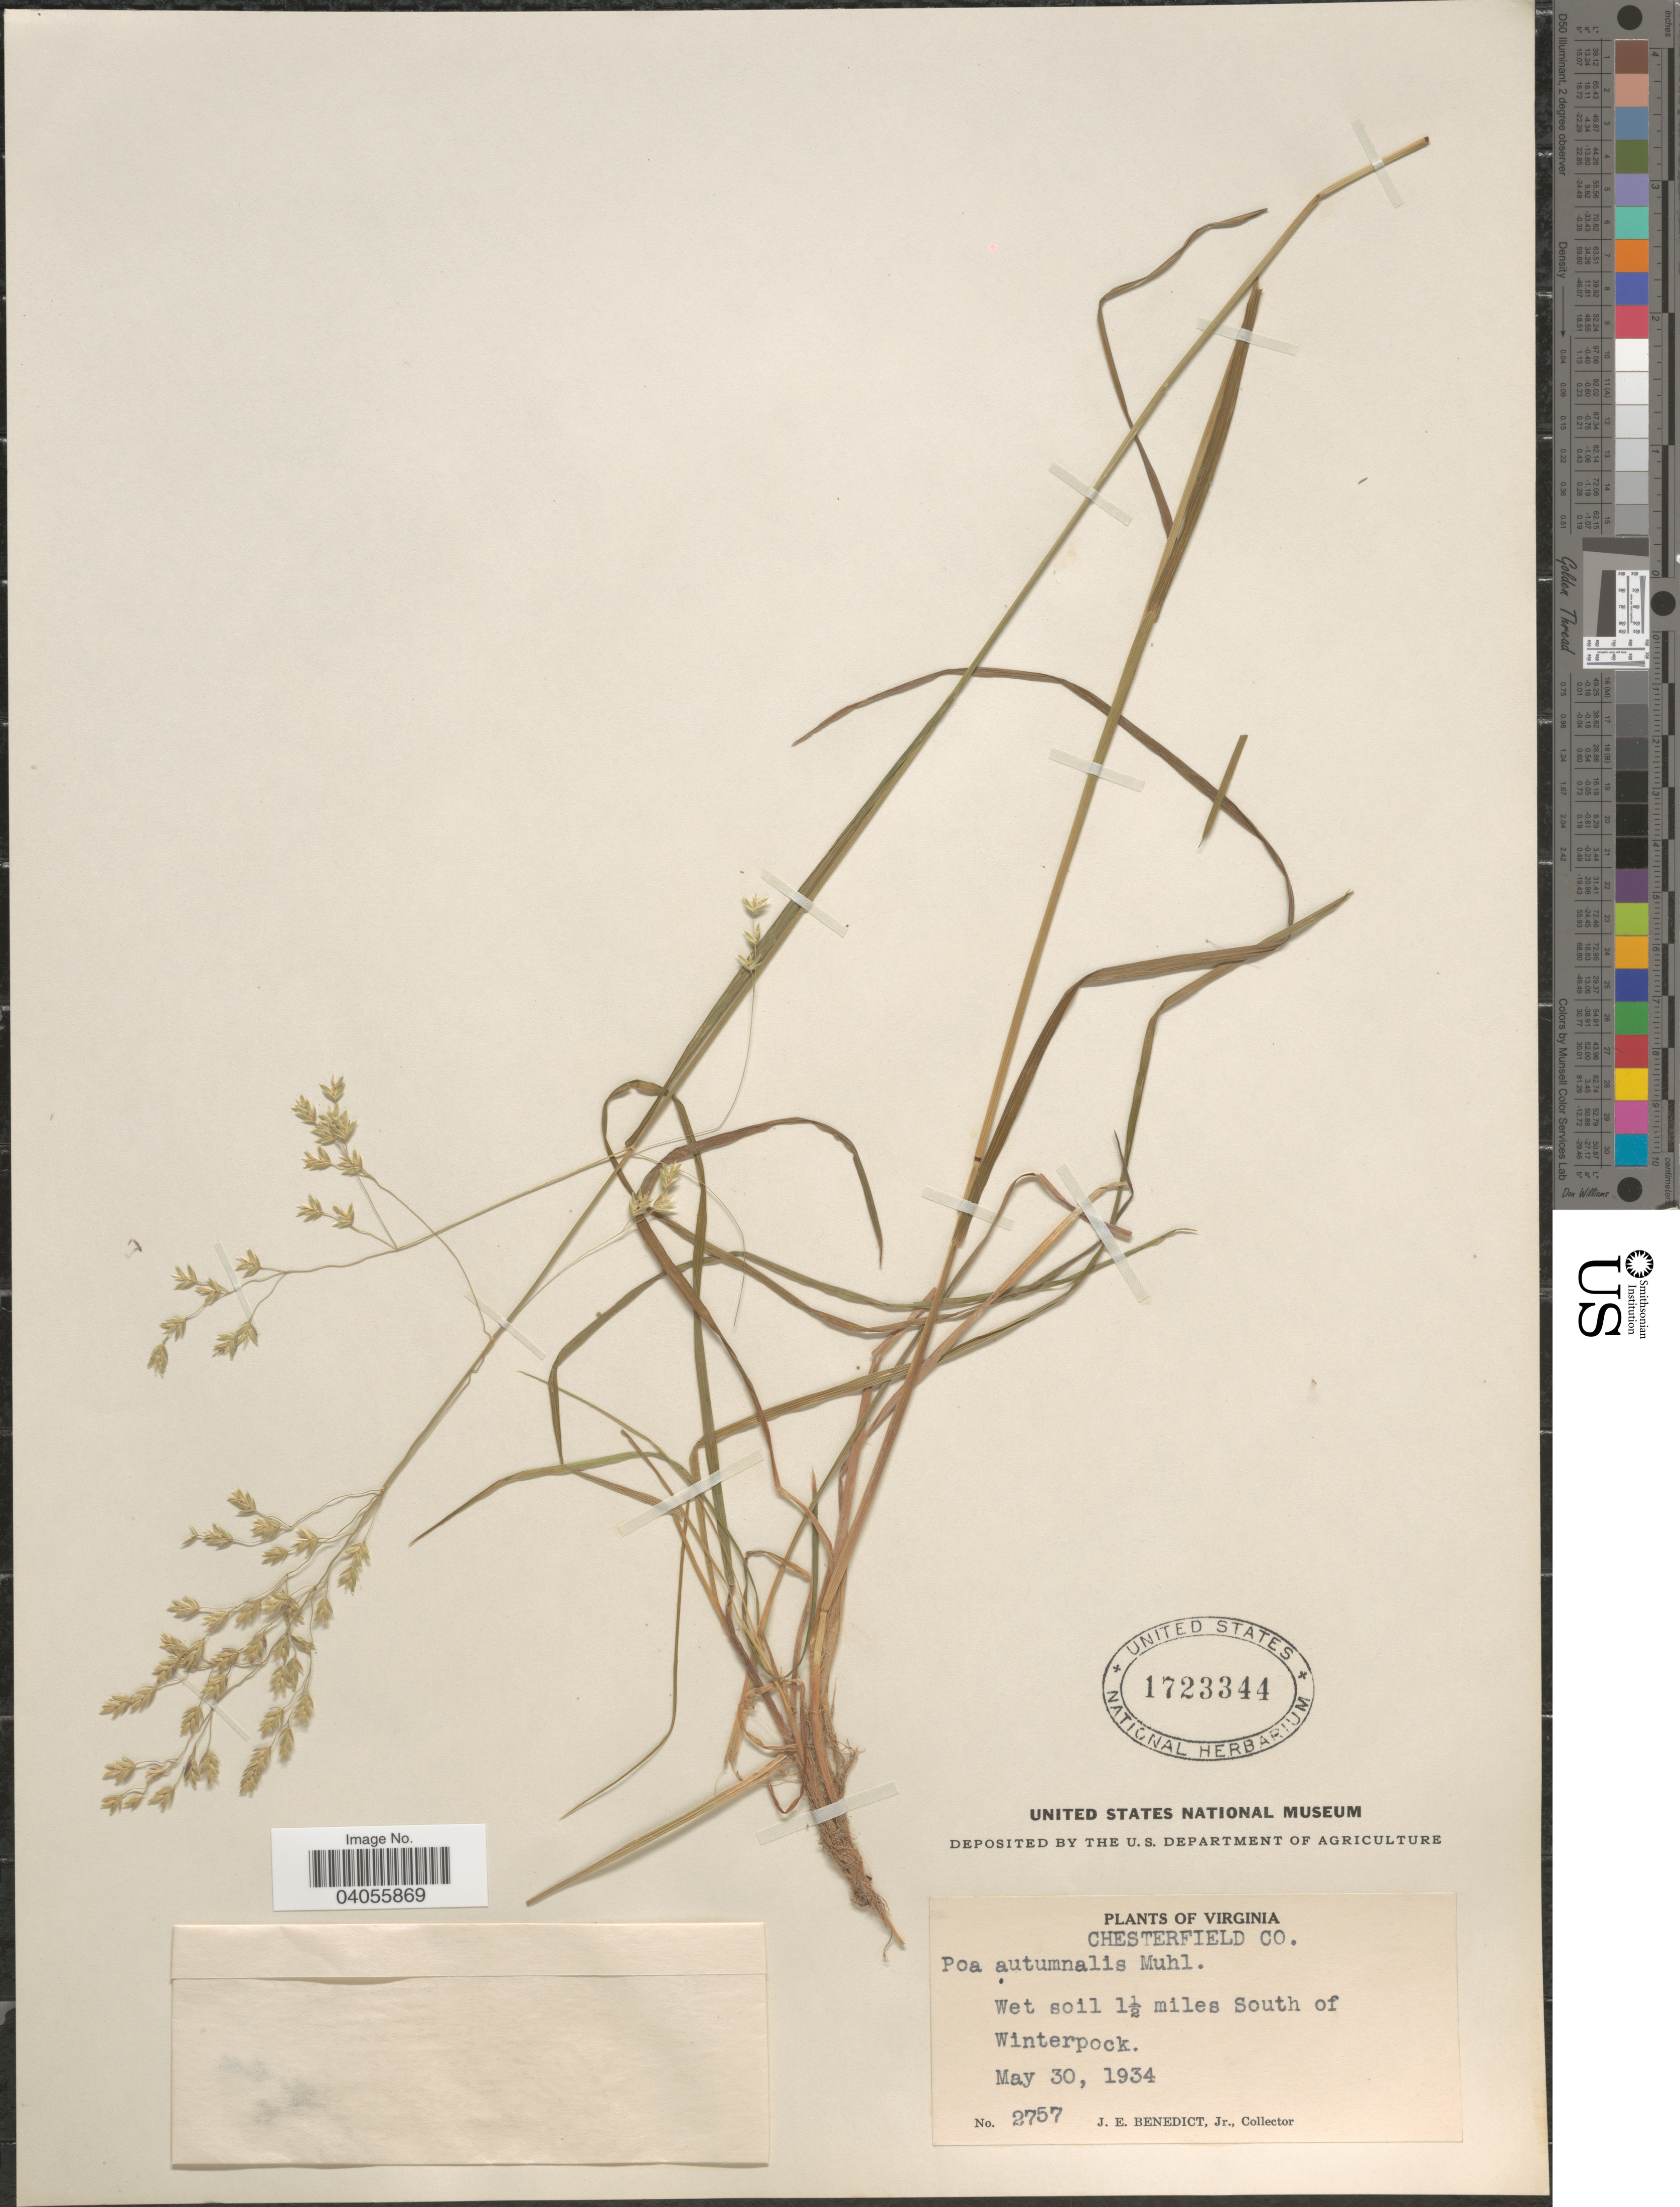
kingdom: Plantae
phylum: Tracheophyta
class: Liliopsida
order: Poales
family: Poaceae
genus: Poa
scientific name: Poa autumnalis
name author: Muhl. ex Elliott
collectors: J. Benedict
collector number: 2757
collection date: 1934-05-30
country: United States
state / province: Virginia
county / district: Chesterfield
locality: Chesterfield Co. Wet soil 1½ miles South of Winterpock.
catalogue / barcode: US 1723344